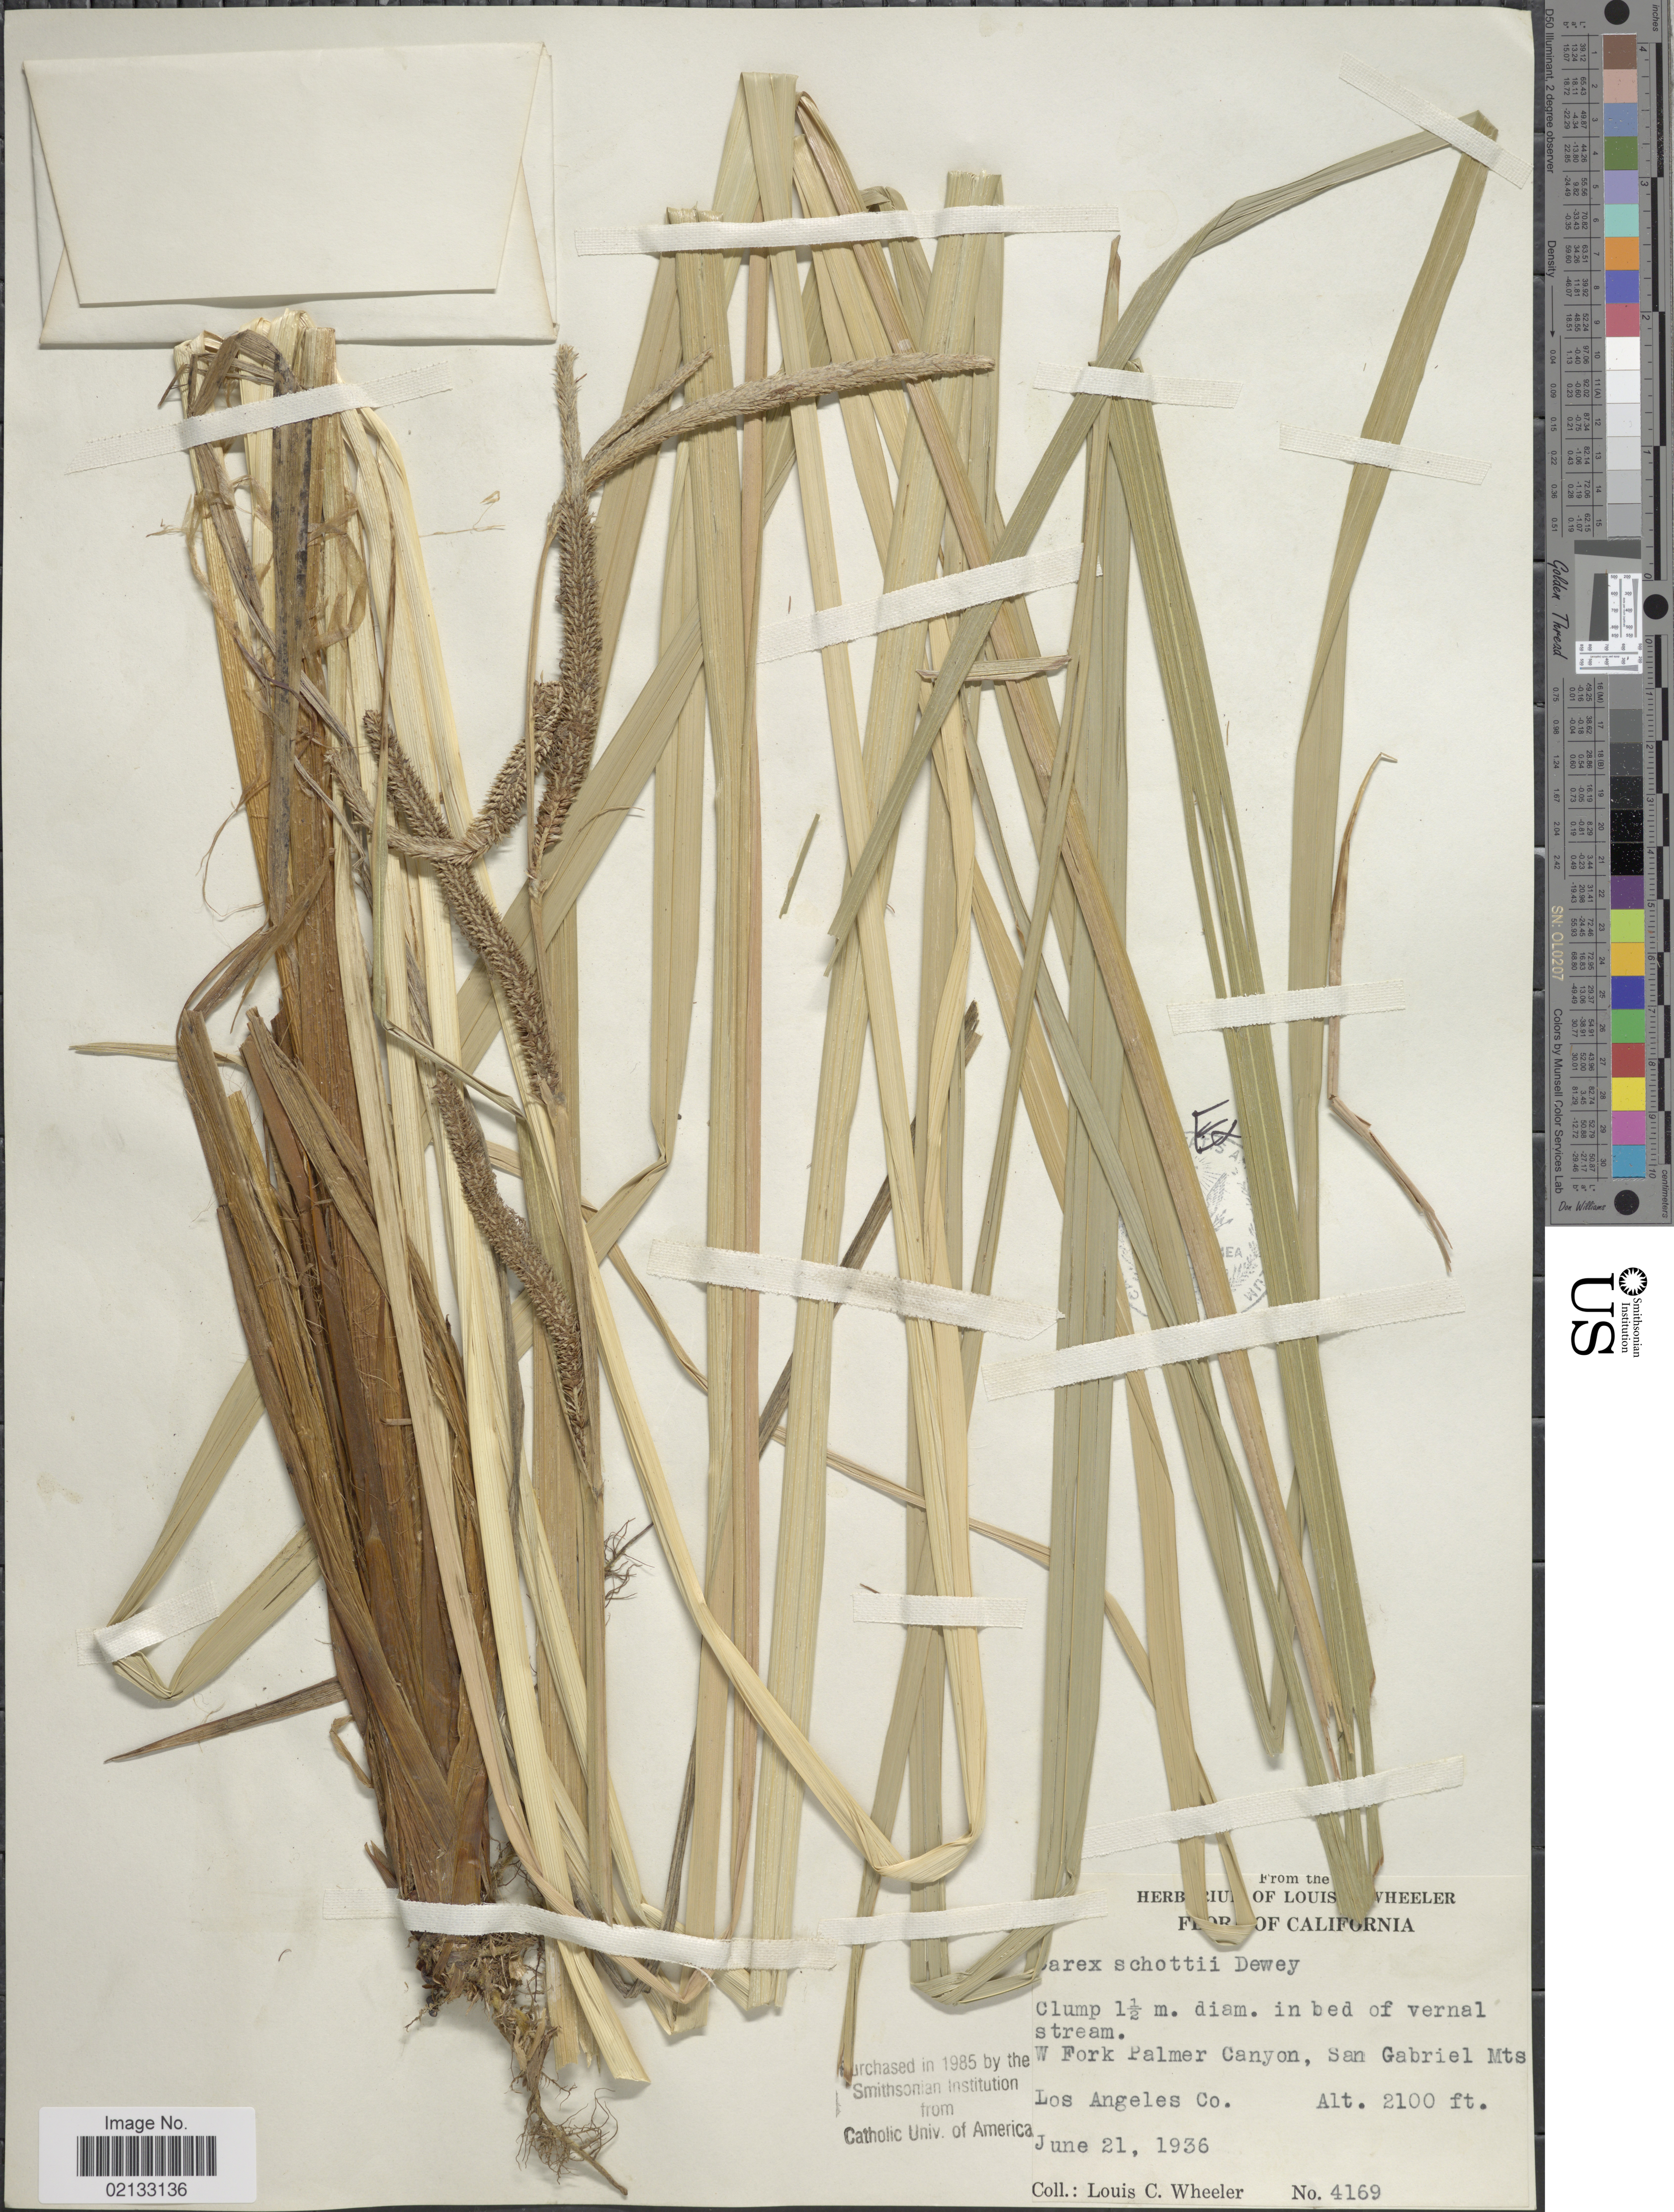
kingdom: Plantae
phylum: Tracheophyta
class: Liliopsida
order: Poales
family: Cyperaceae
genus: Carex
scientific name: Carex schottii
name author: Dewey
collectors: L. C. Wheeler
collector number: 4169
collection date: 1936-06-21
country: United States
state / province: California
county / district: Los Angeles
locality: W Fork Palmer Canyon, San Gabriel Mts. Los Angeles Co.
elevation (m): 640